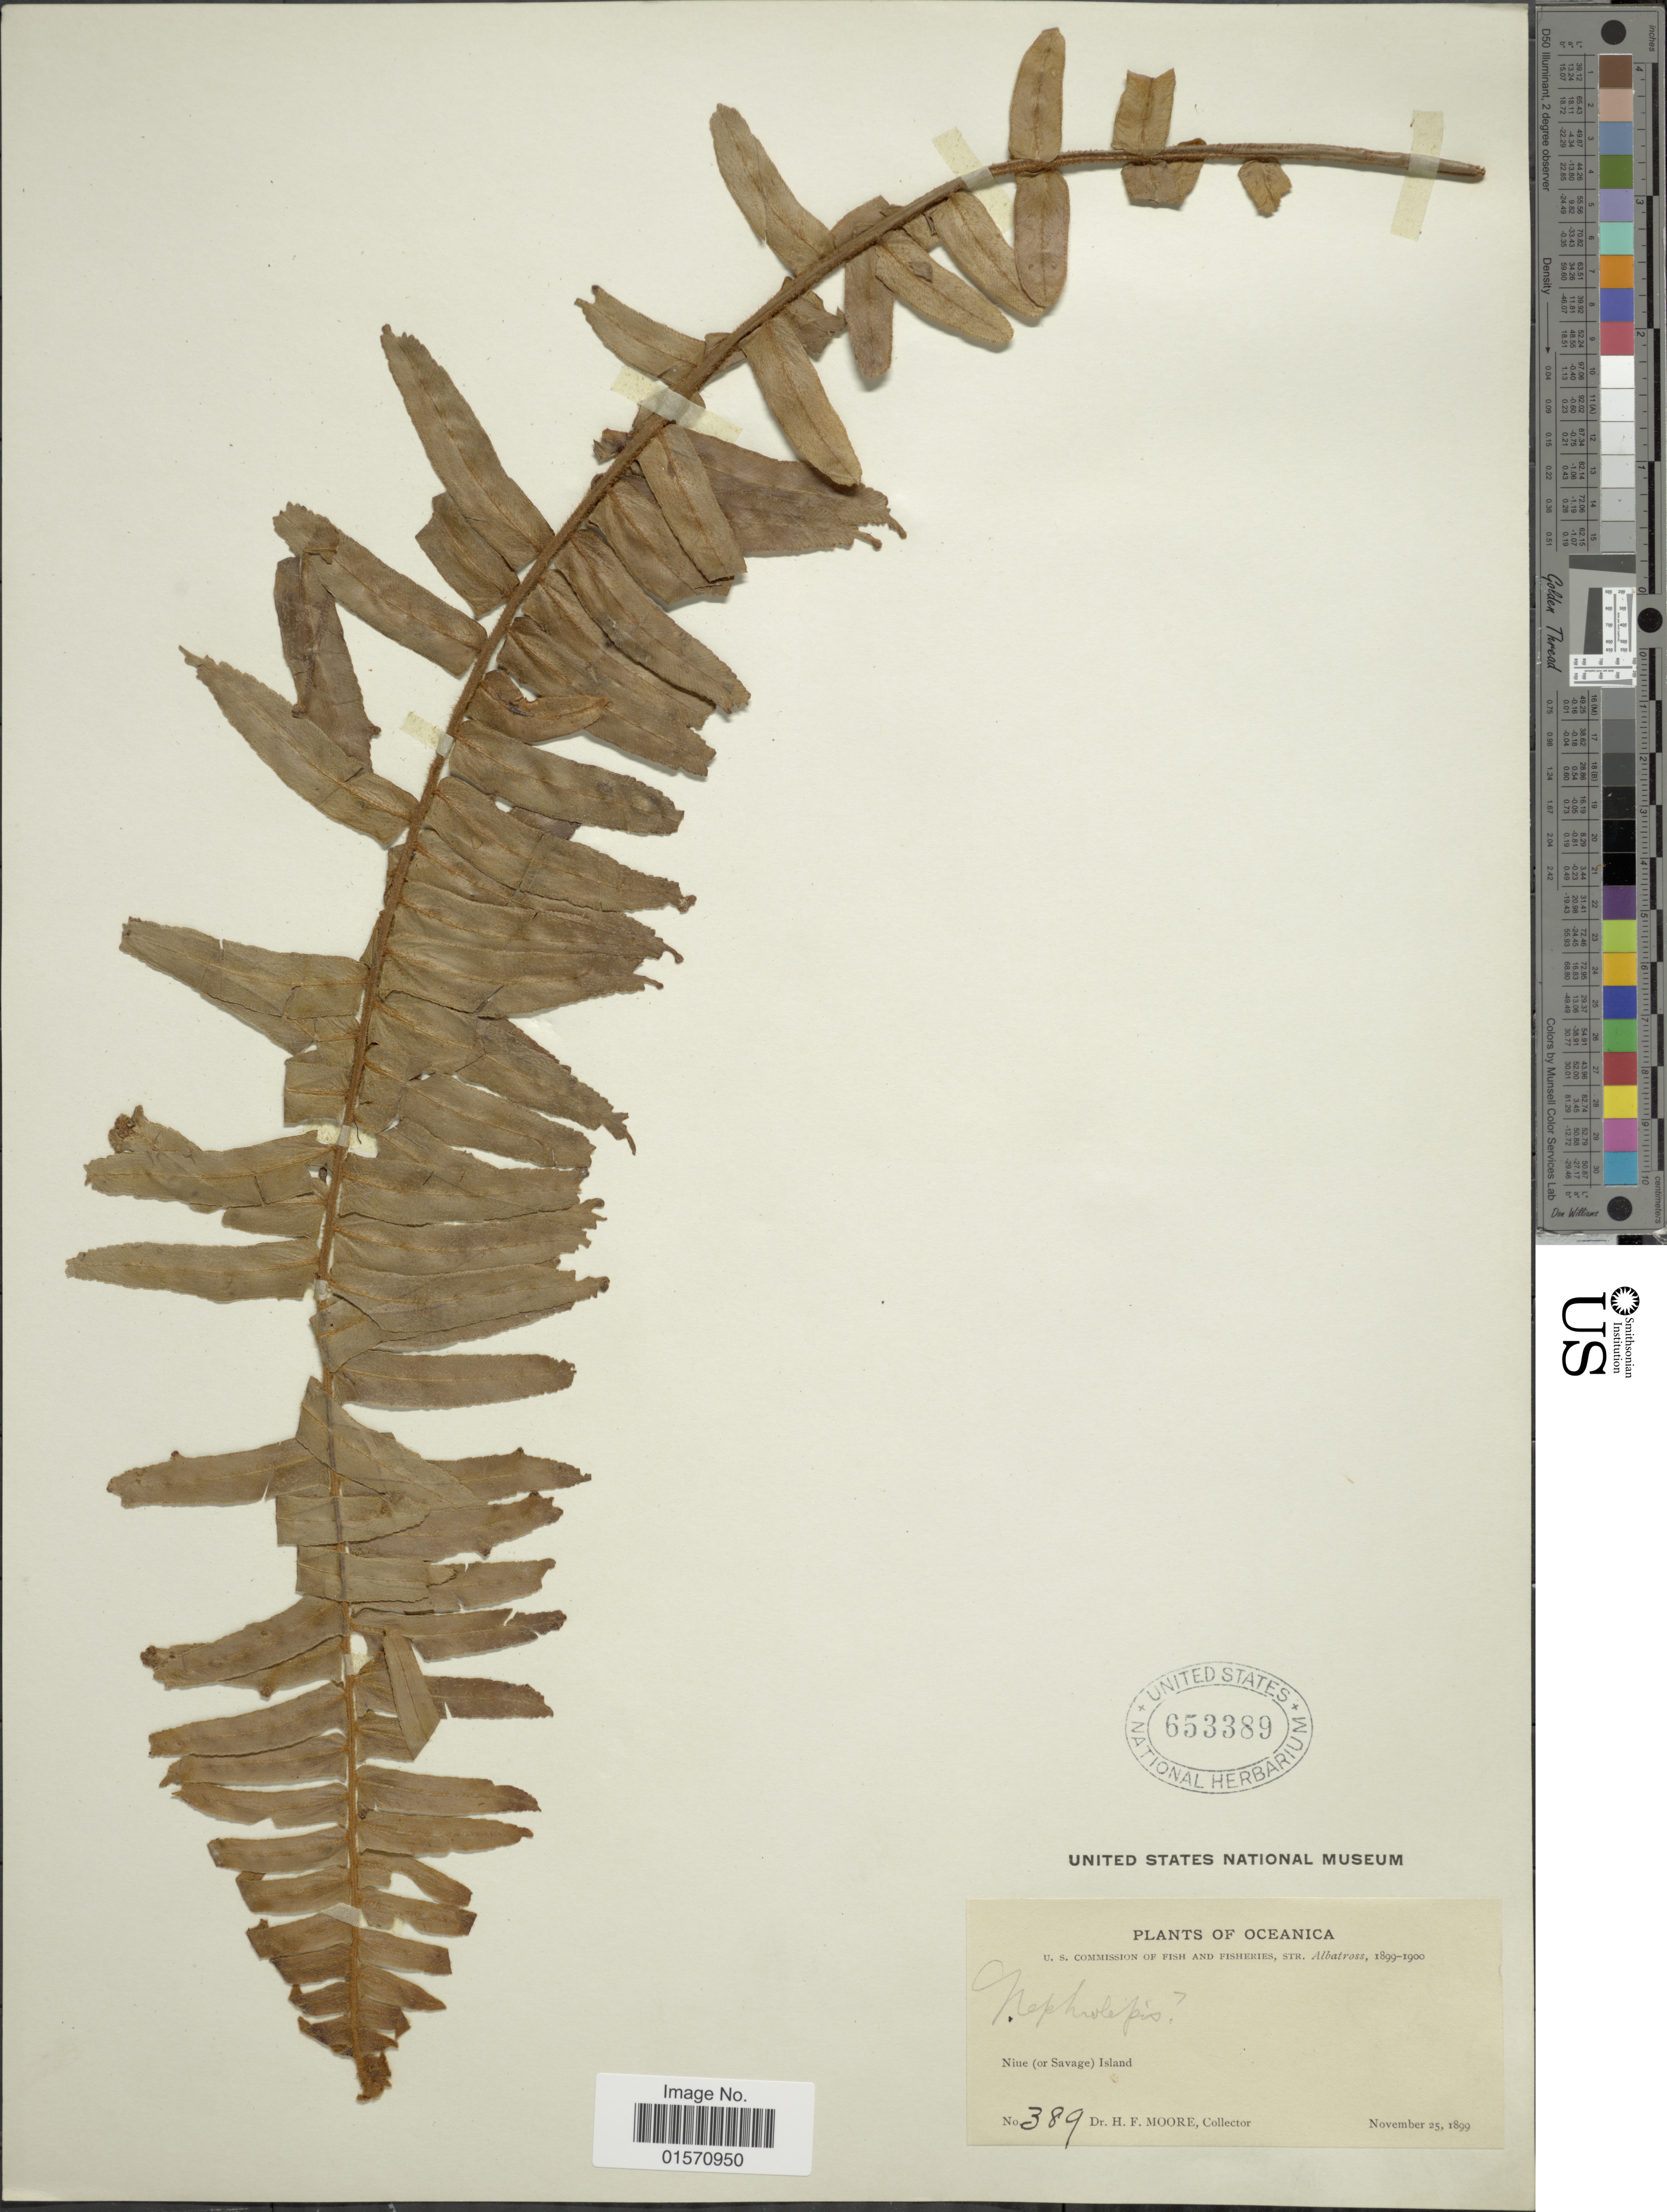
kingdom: Plantae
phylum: Tracheophyta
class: Polypodiopsida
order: Polypodiales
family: Nephrolepidaceae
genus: Nephrolepis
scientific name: Nephrolepis hirsutula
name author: (G. Forst.) C. Presl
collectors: H. F. Moore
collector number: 389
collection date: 1899-11-25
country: Niue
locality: Oceanica. Niue (or Savage) Island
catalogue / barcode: US 653389